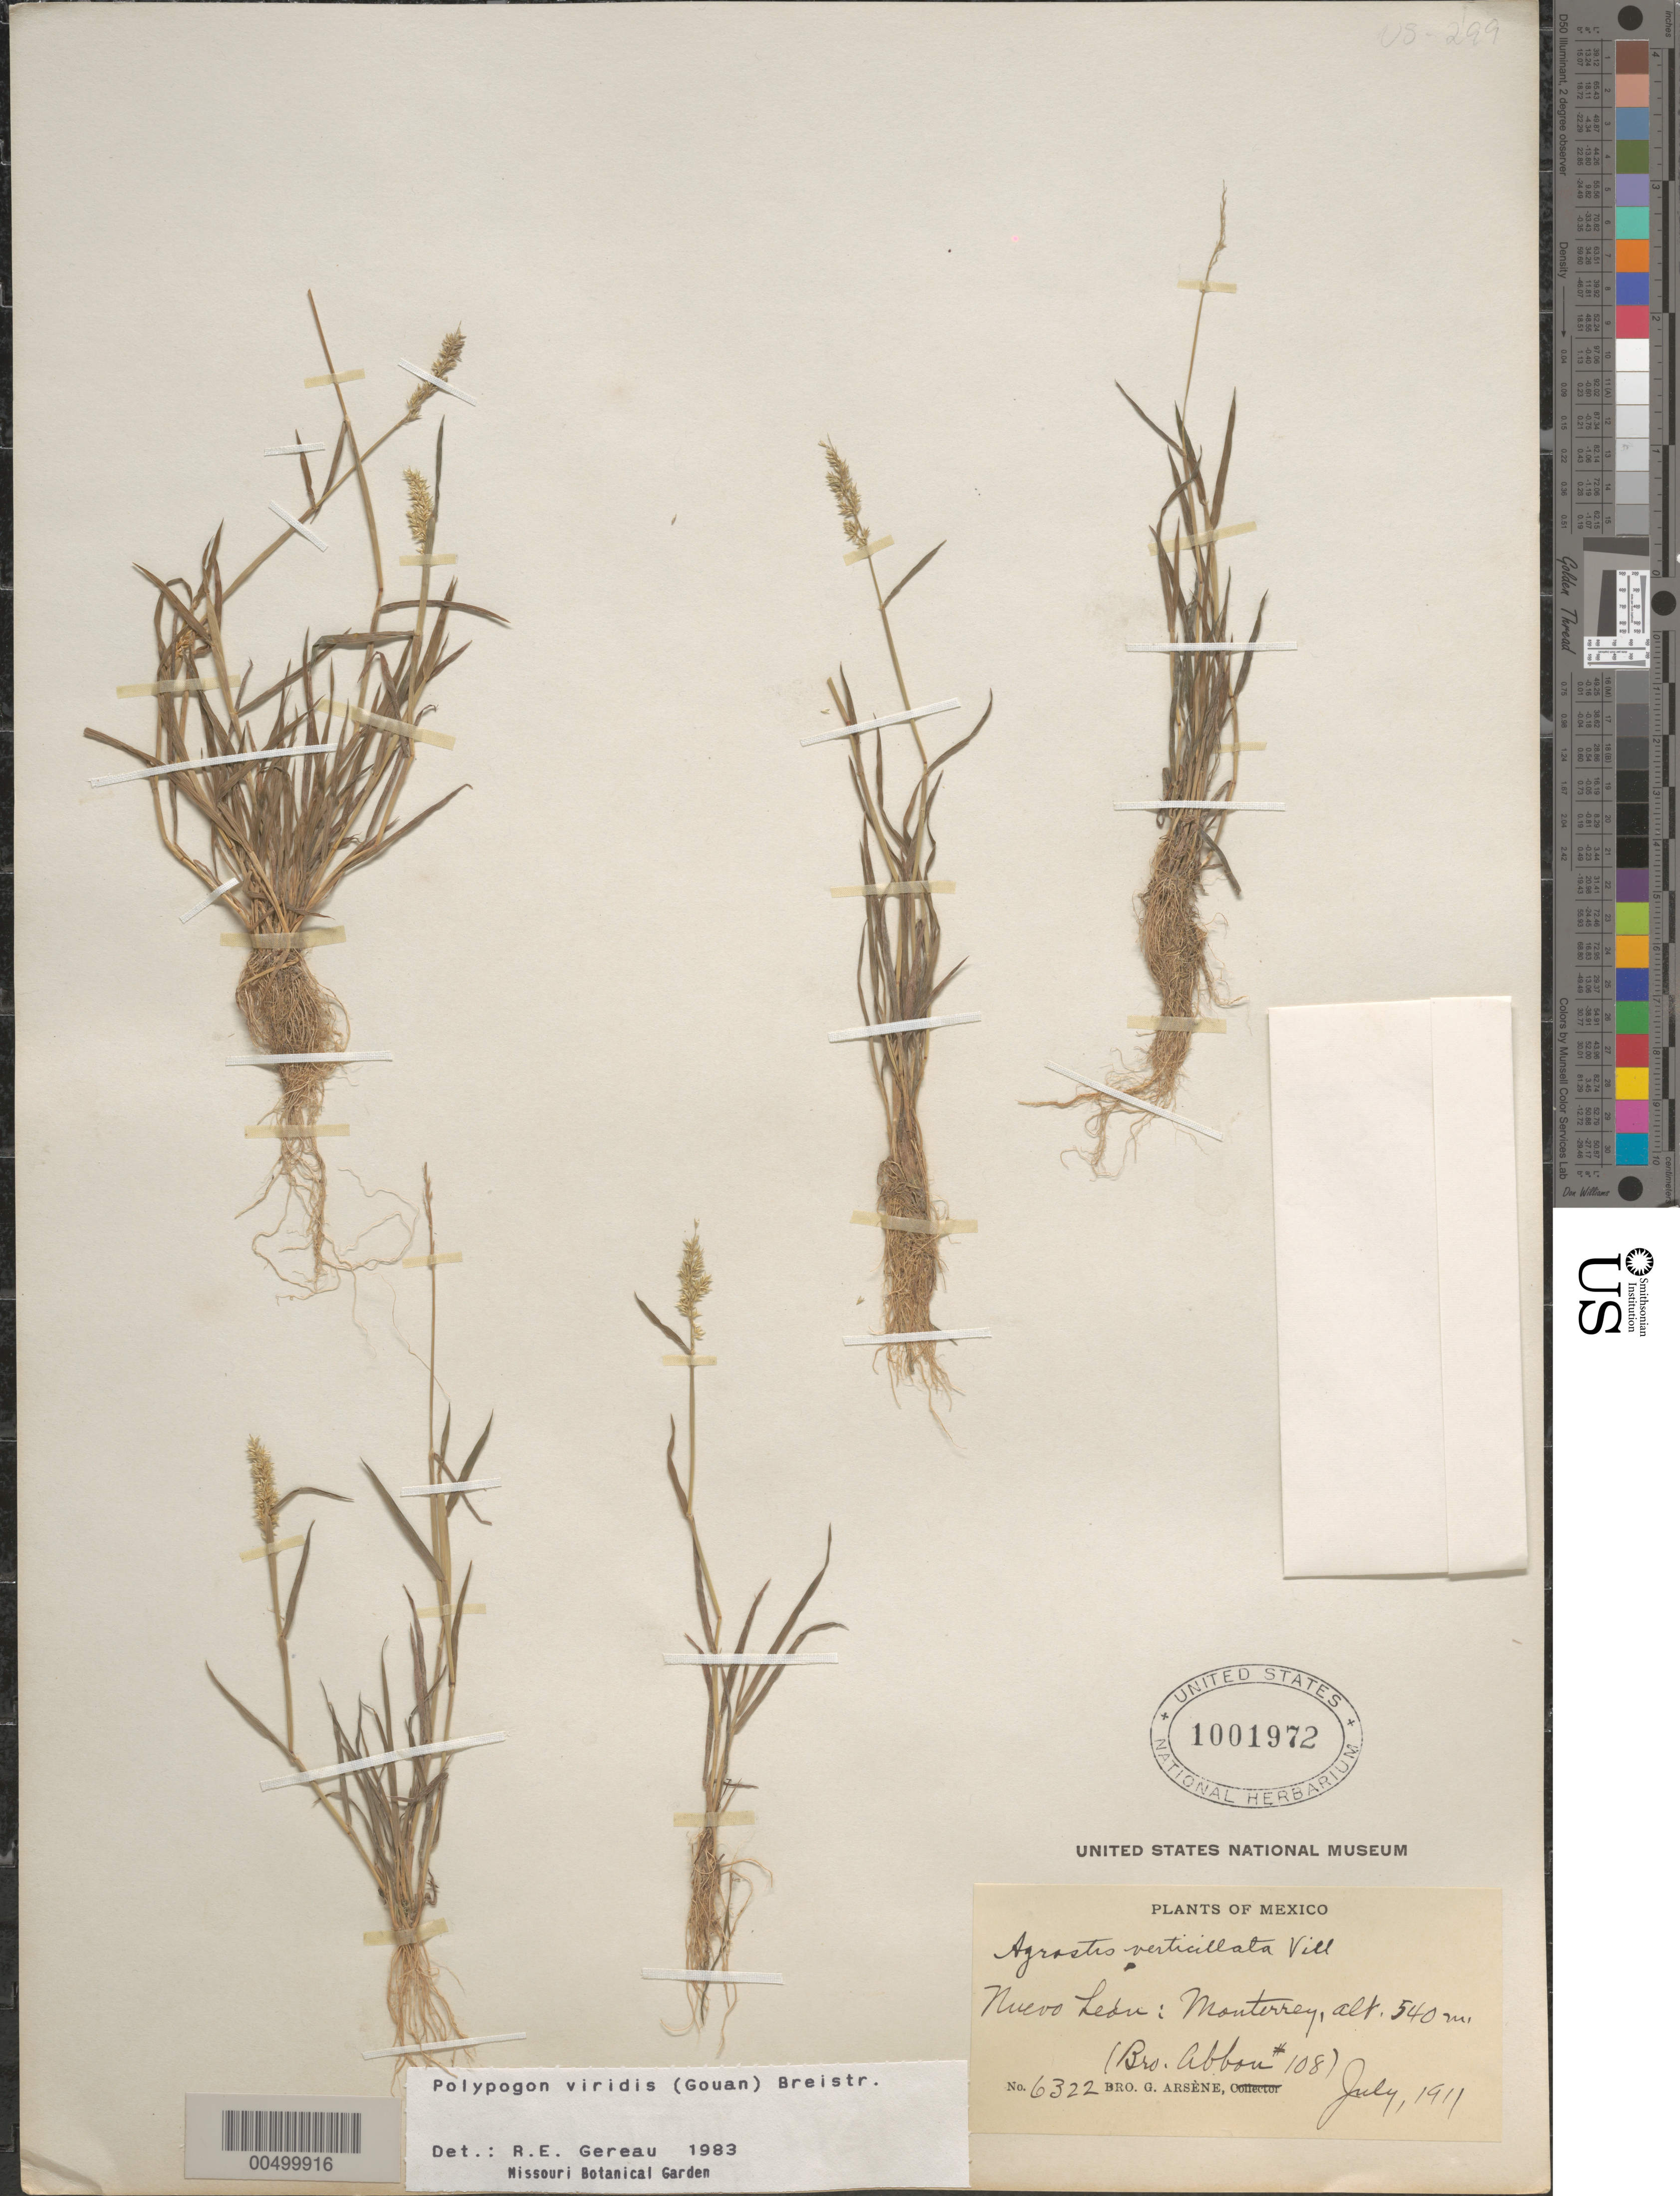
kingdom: Plantae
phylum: Tracheophyta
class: Liliopsida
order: Poales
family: Poaceae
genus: Polypogon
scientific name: Polypogon viridis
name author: (Gouan) Breistroffer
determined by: Gereau, R. E.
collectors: Bro. Abbon & Bro. G. Arsène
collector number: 6322/108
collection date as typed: Jul 1911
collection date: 1911-07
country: Mexico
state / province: Nuevo León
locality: Monterrey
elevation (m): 540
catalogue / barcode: US 1001972